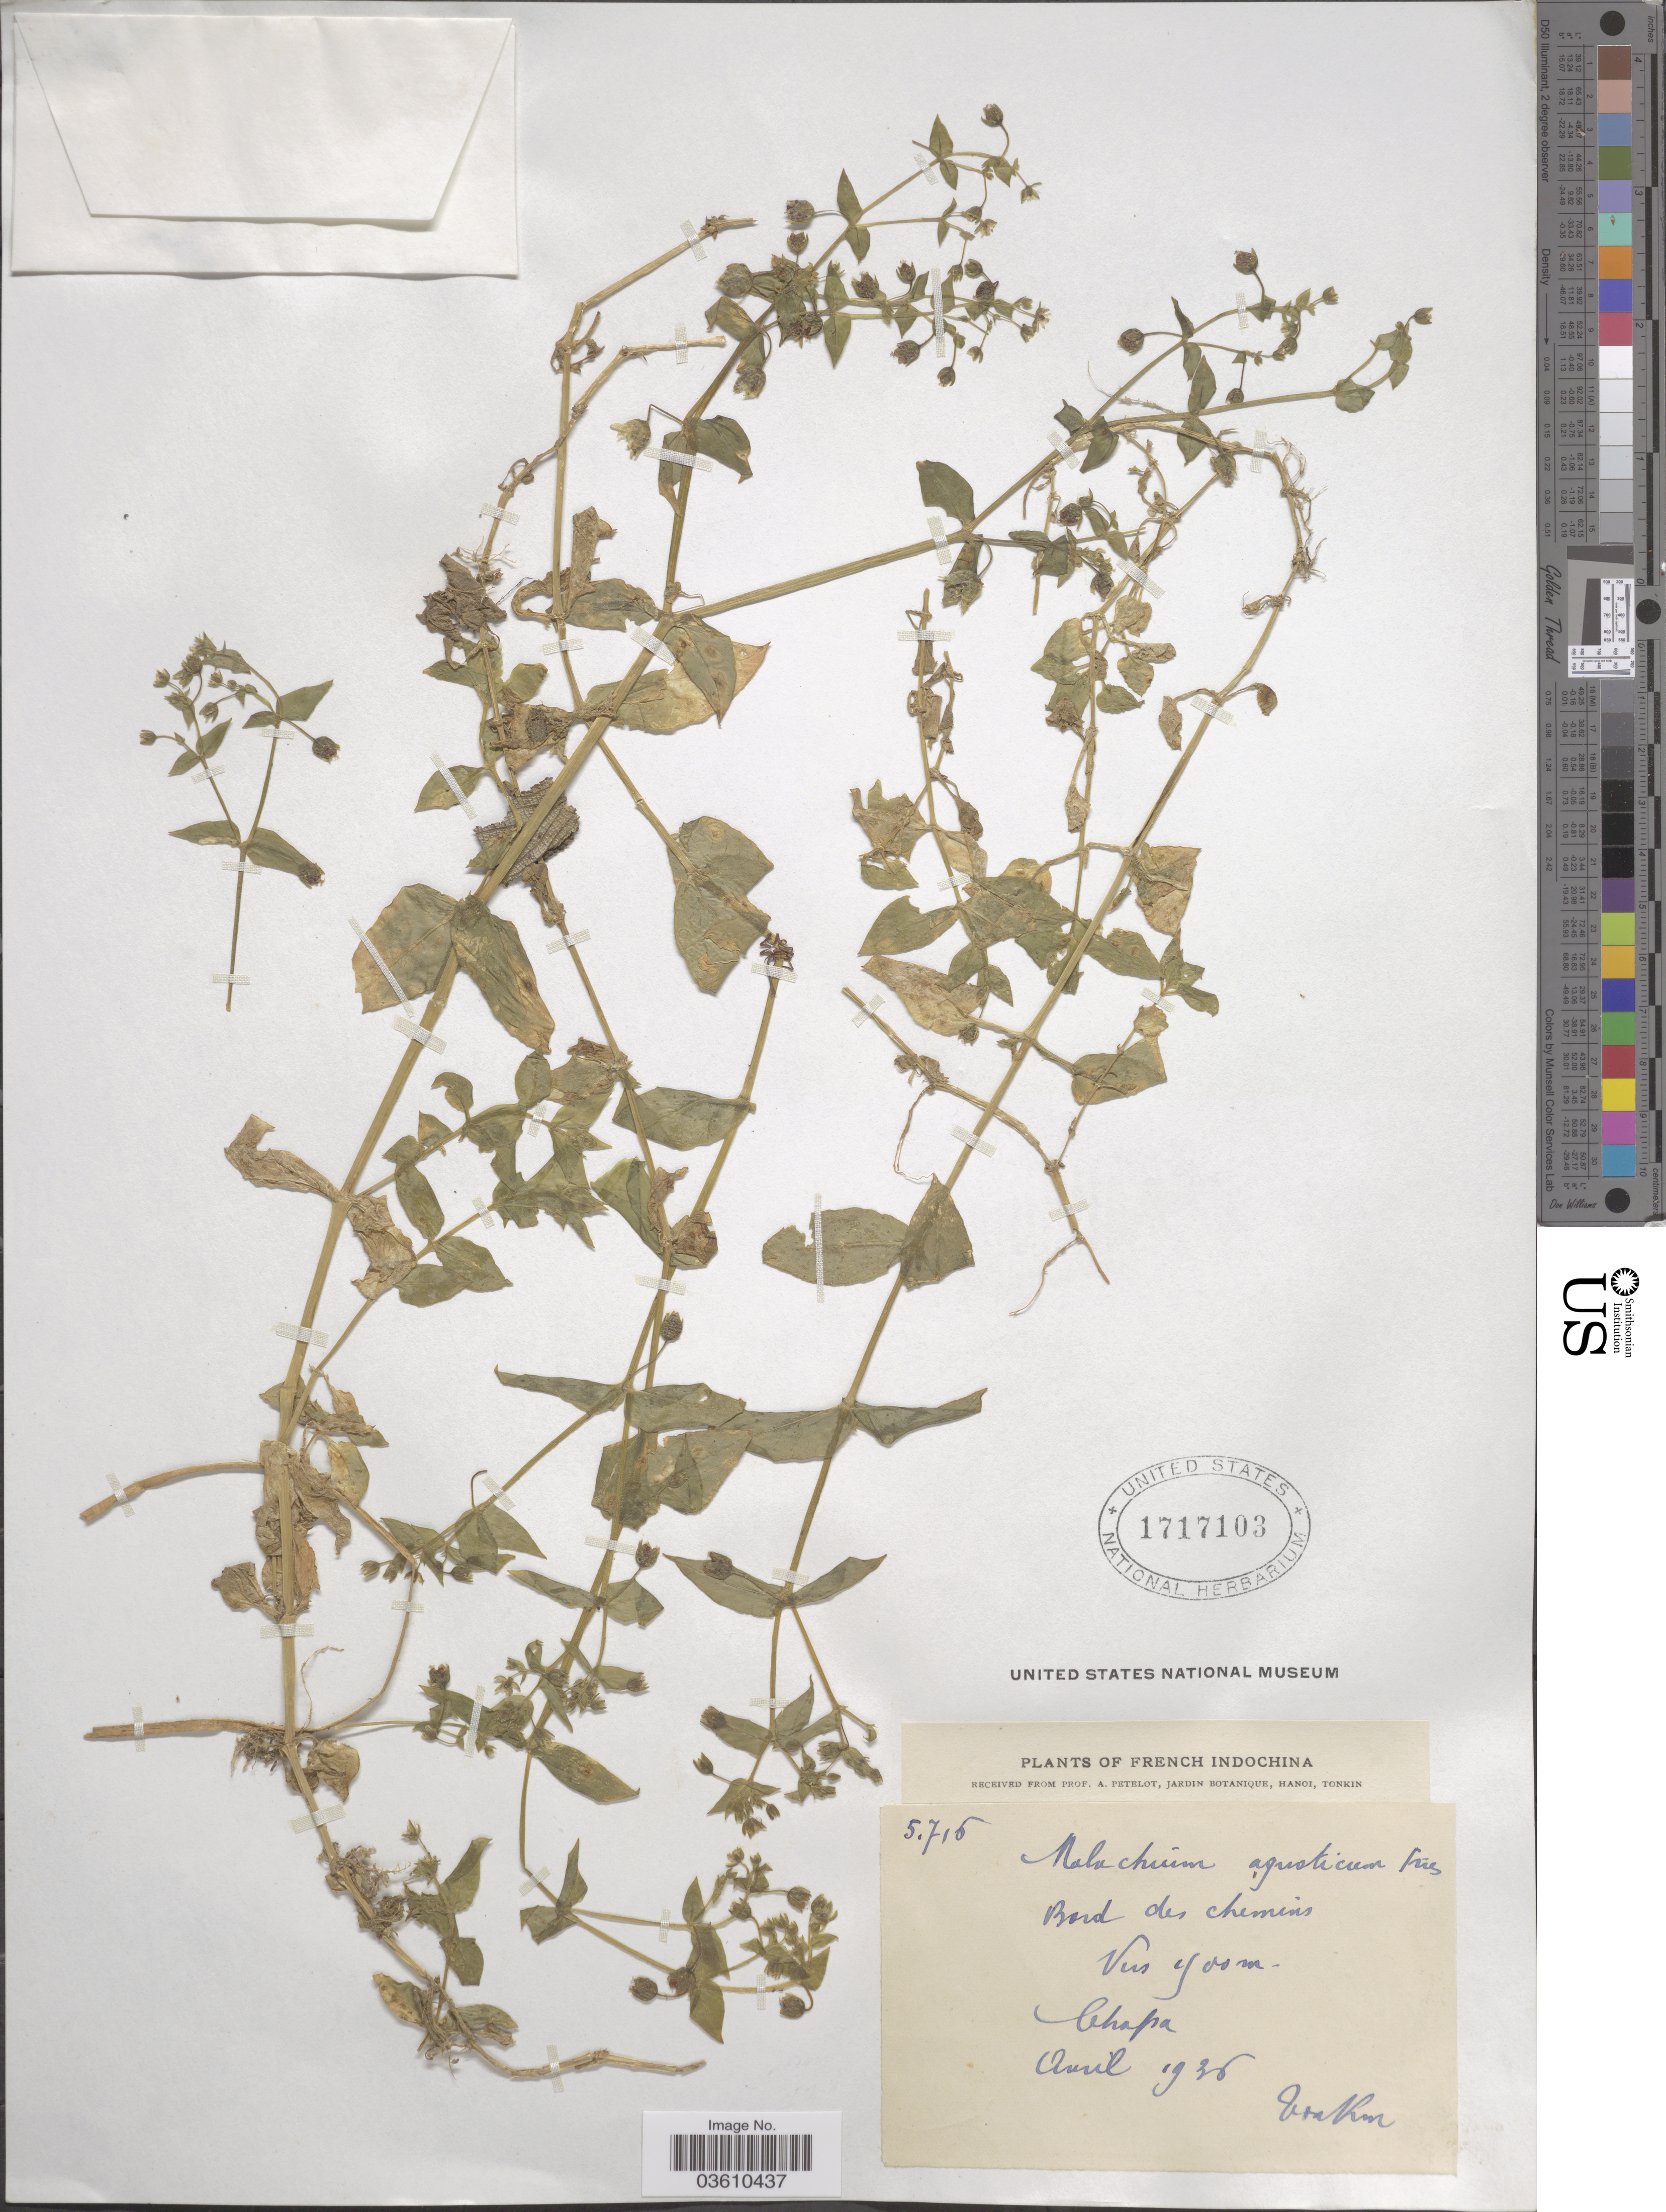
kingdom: Plantae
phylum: Tracheophyta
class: Magnoliopsida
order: Caryophyllales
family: Caryophyllaceae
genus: Stellaria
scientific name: Stellaria aquatica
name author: L.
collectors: Pételot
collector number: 5716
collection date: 1936-04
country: Vietnam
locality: French Indochina. Chapa.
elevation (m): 1500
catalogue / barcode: US 1717103